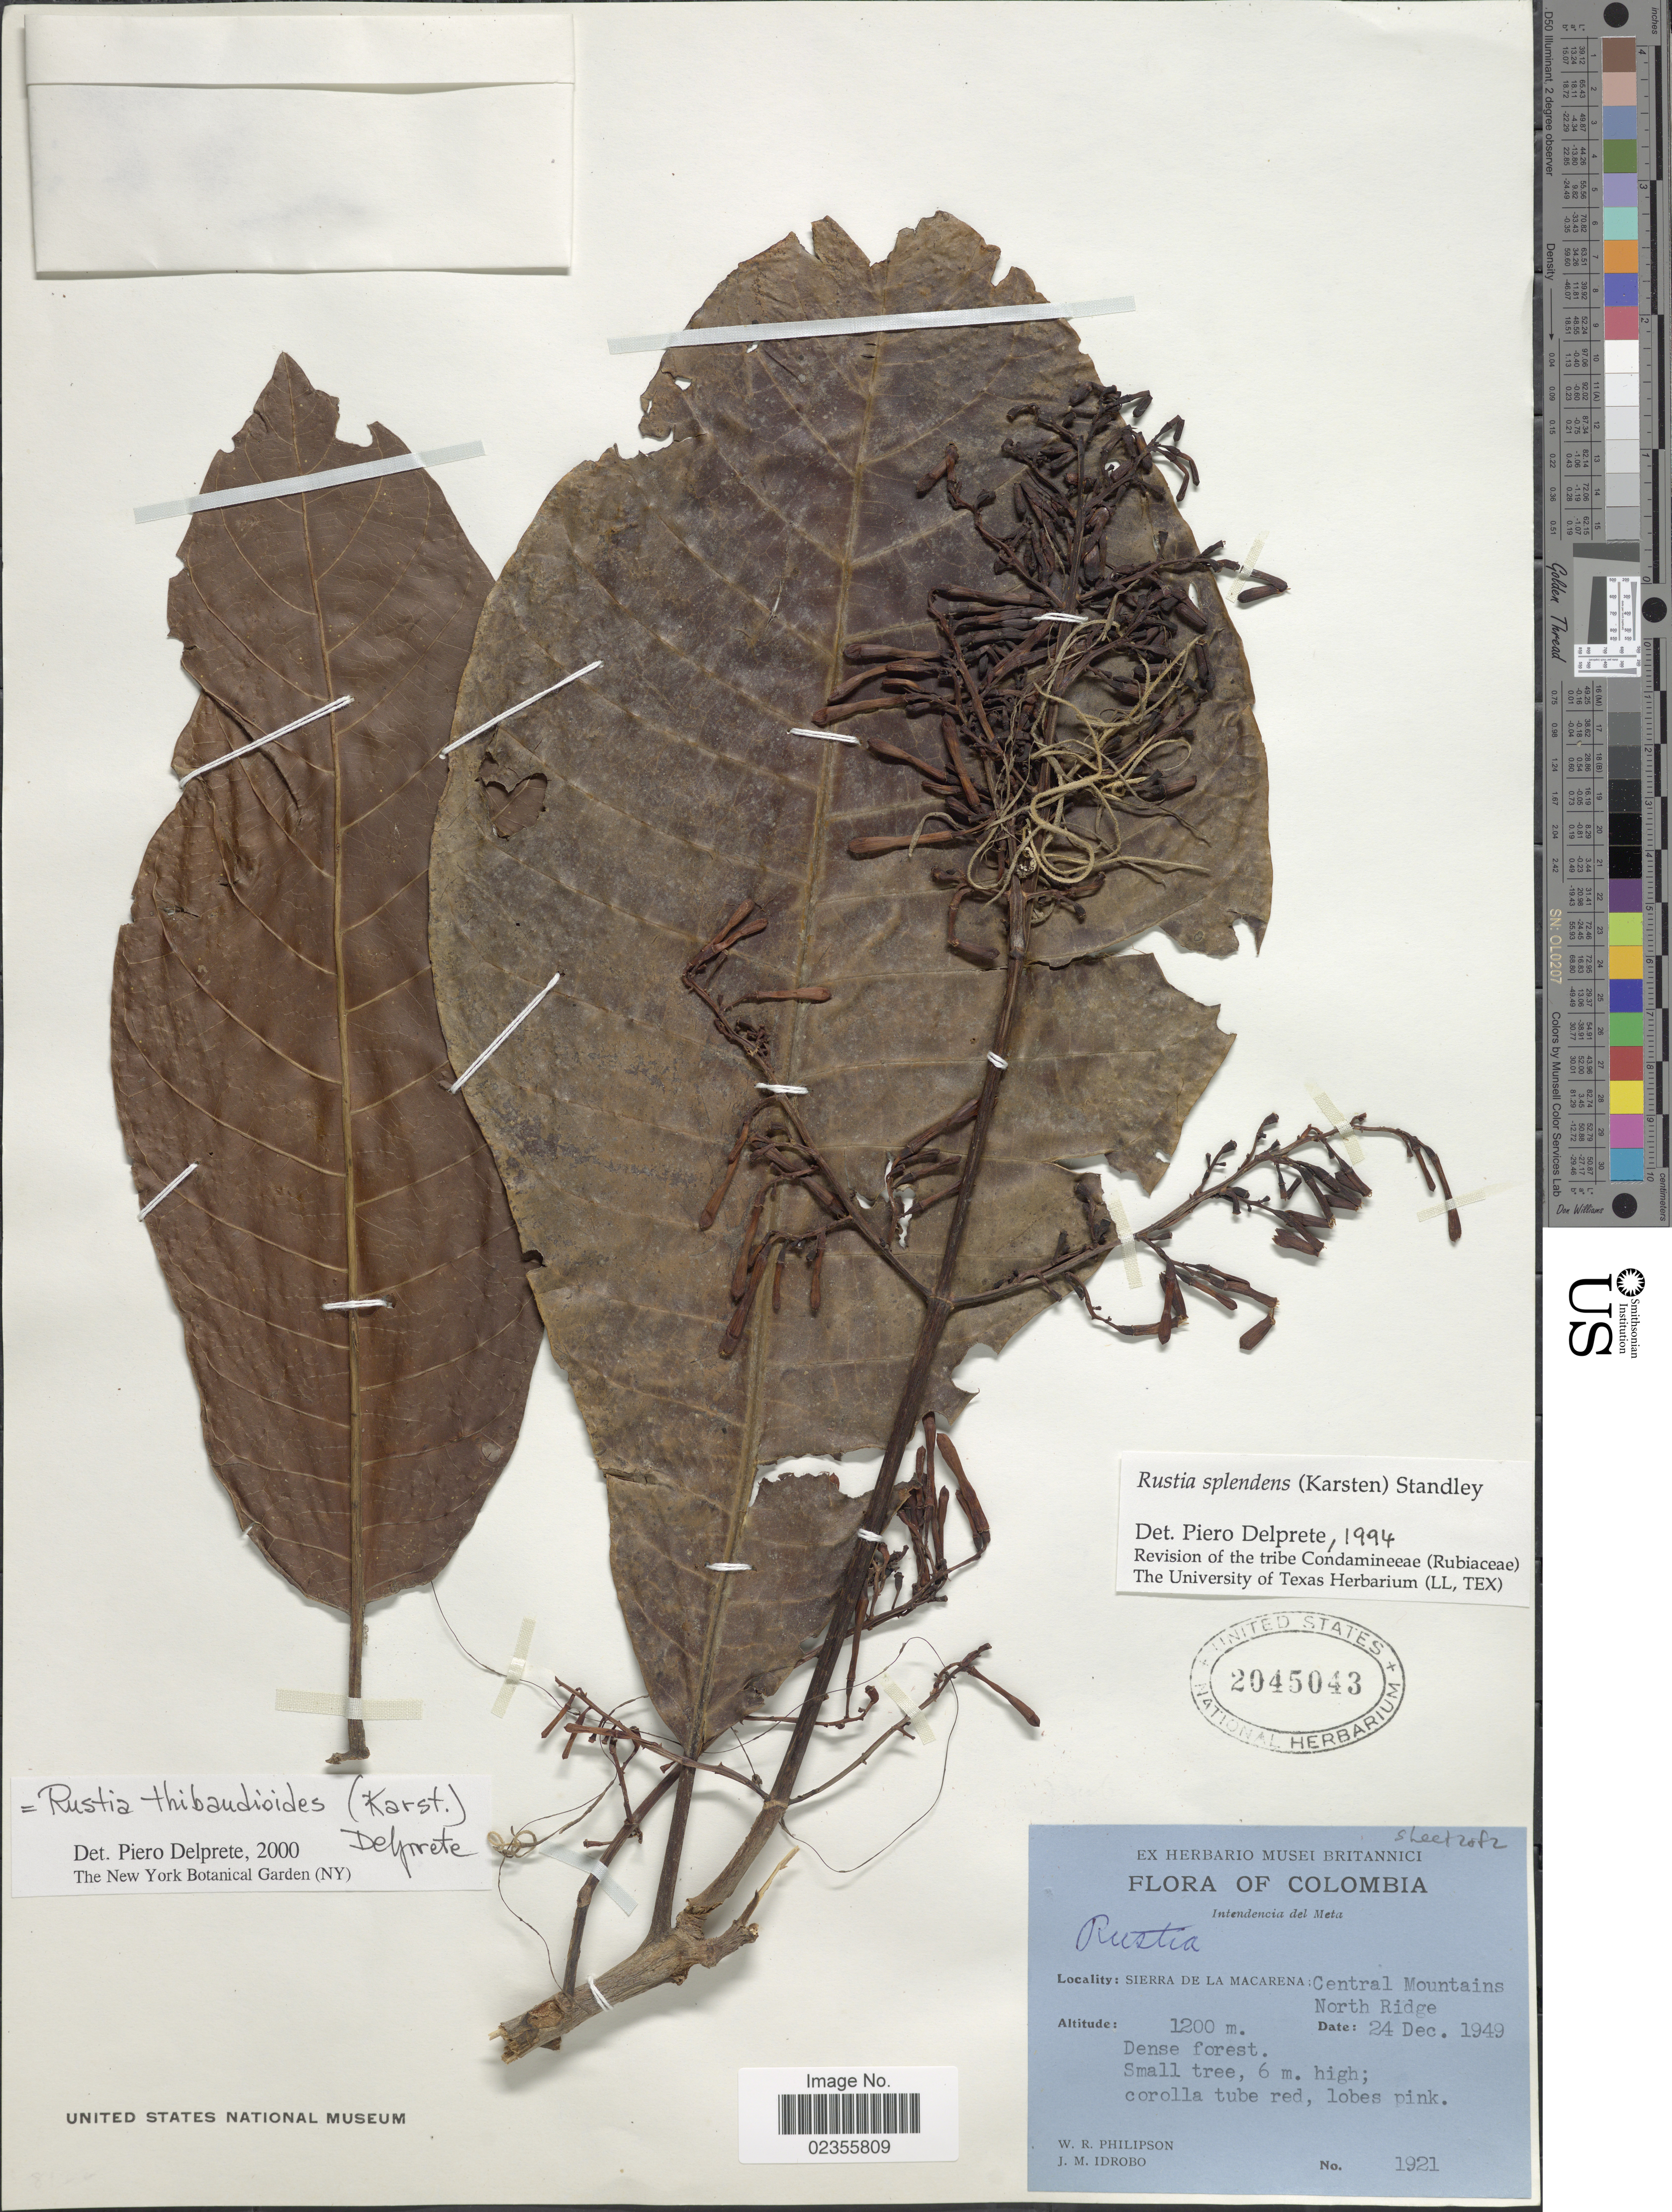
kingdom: Plantae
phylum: Tracheophyta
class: Magnoliopsida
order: Gentianales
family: Rubiaceae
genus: Rustia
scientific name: Rustia thibaudioides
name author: (H. Karst.) Delprete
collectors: W. R. Philipson & J. M. Idrobo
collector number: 1921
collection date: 1949-12-24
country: Colombia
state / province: Meta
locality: Intendencia del Meta, Sierra de la Macarena: Central Mountains, North Ridge.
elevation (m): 1200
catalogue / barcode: US 2045043